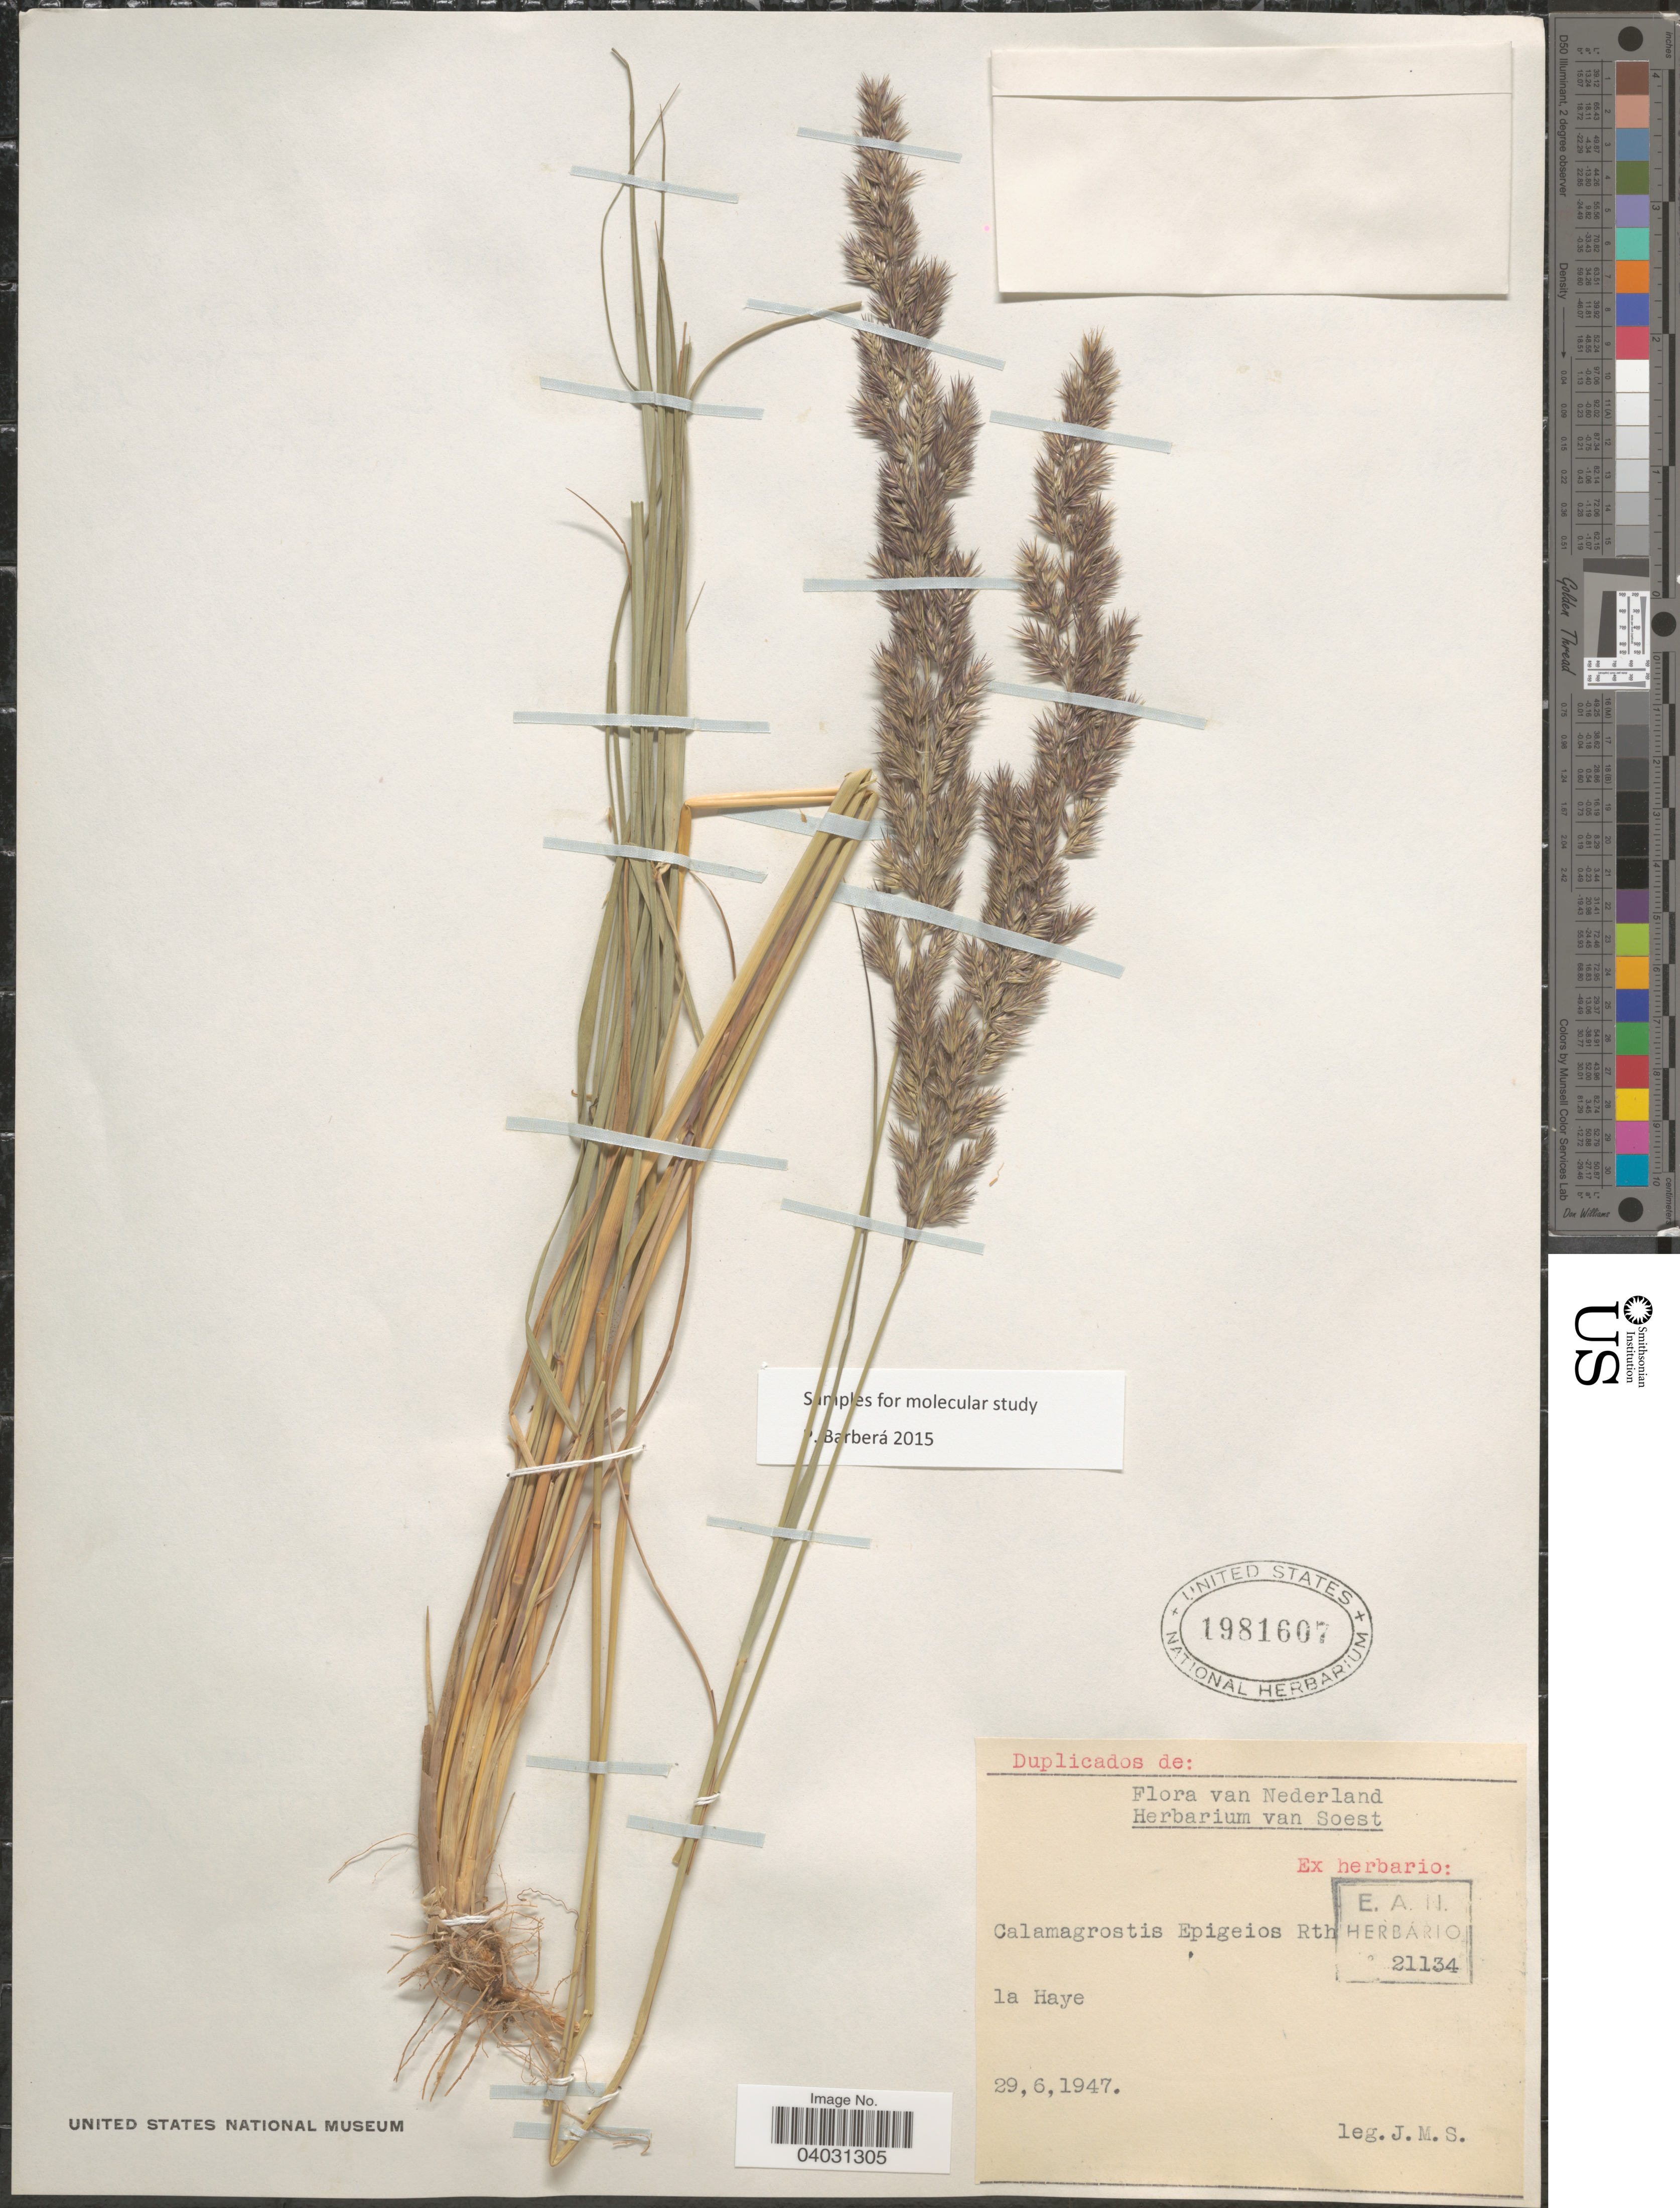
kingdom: Plantae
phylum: Tracheophyta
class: Liliopsida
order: Poales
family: Poaceae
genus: Calamagrostis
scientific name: Calamagrostis epigeios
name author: (L.) Roth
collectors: J. M. S.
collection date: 1947-06-29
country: Netherlands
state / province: Zuid Holland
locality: Nederland. La Haye.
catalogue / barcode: US 1981607